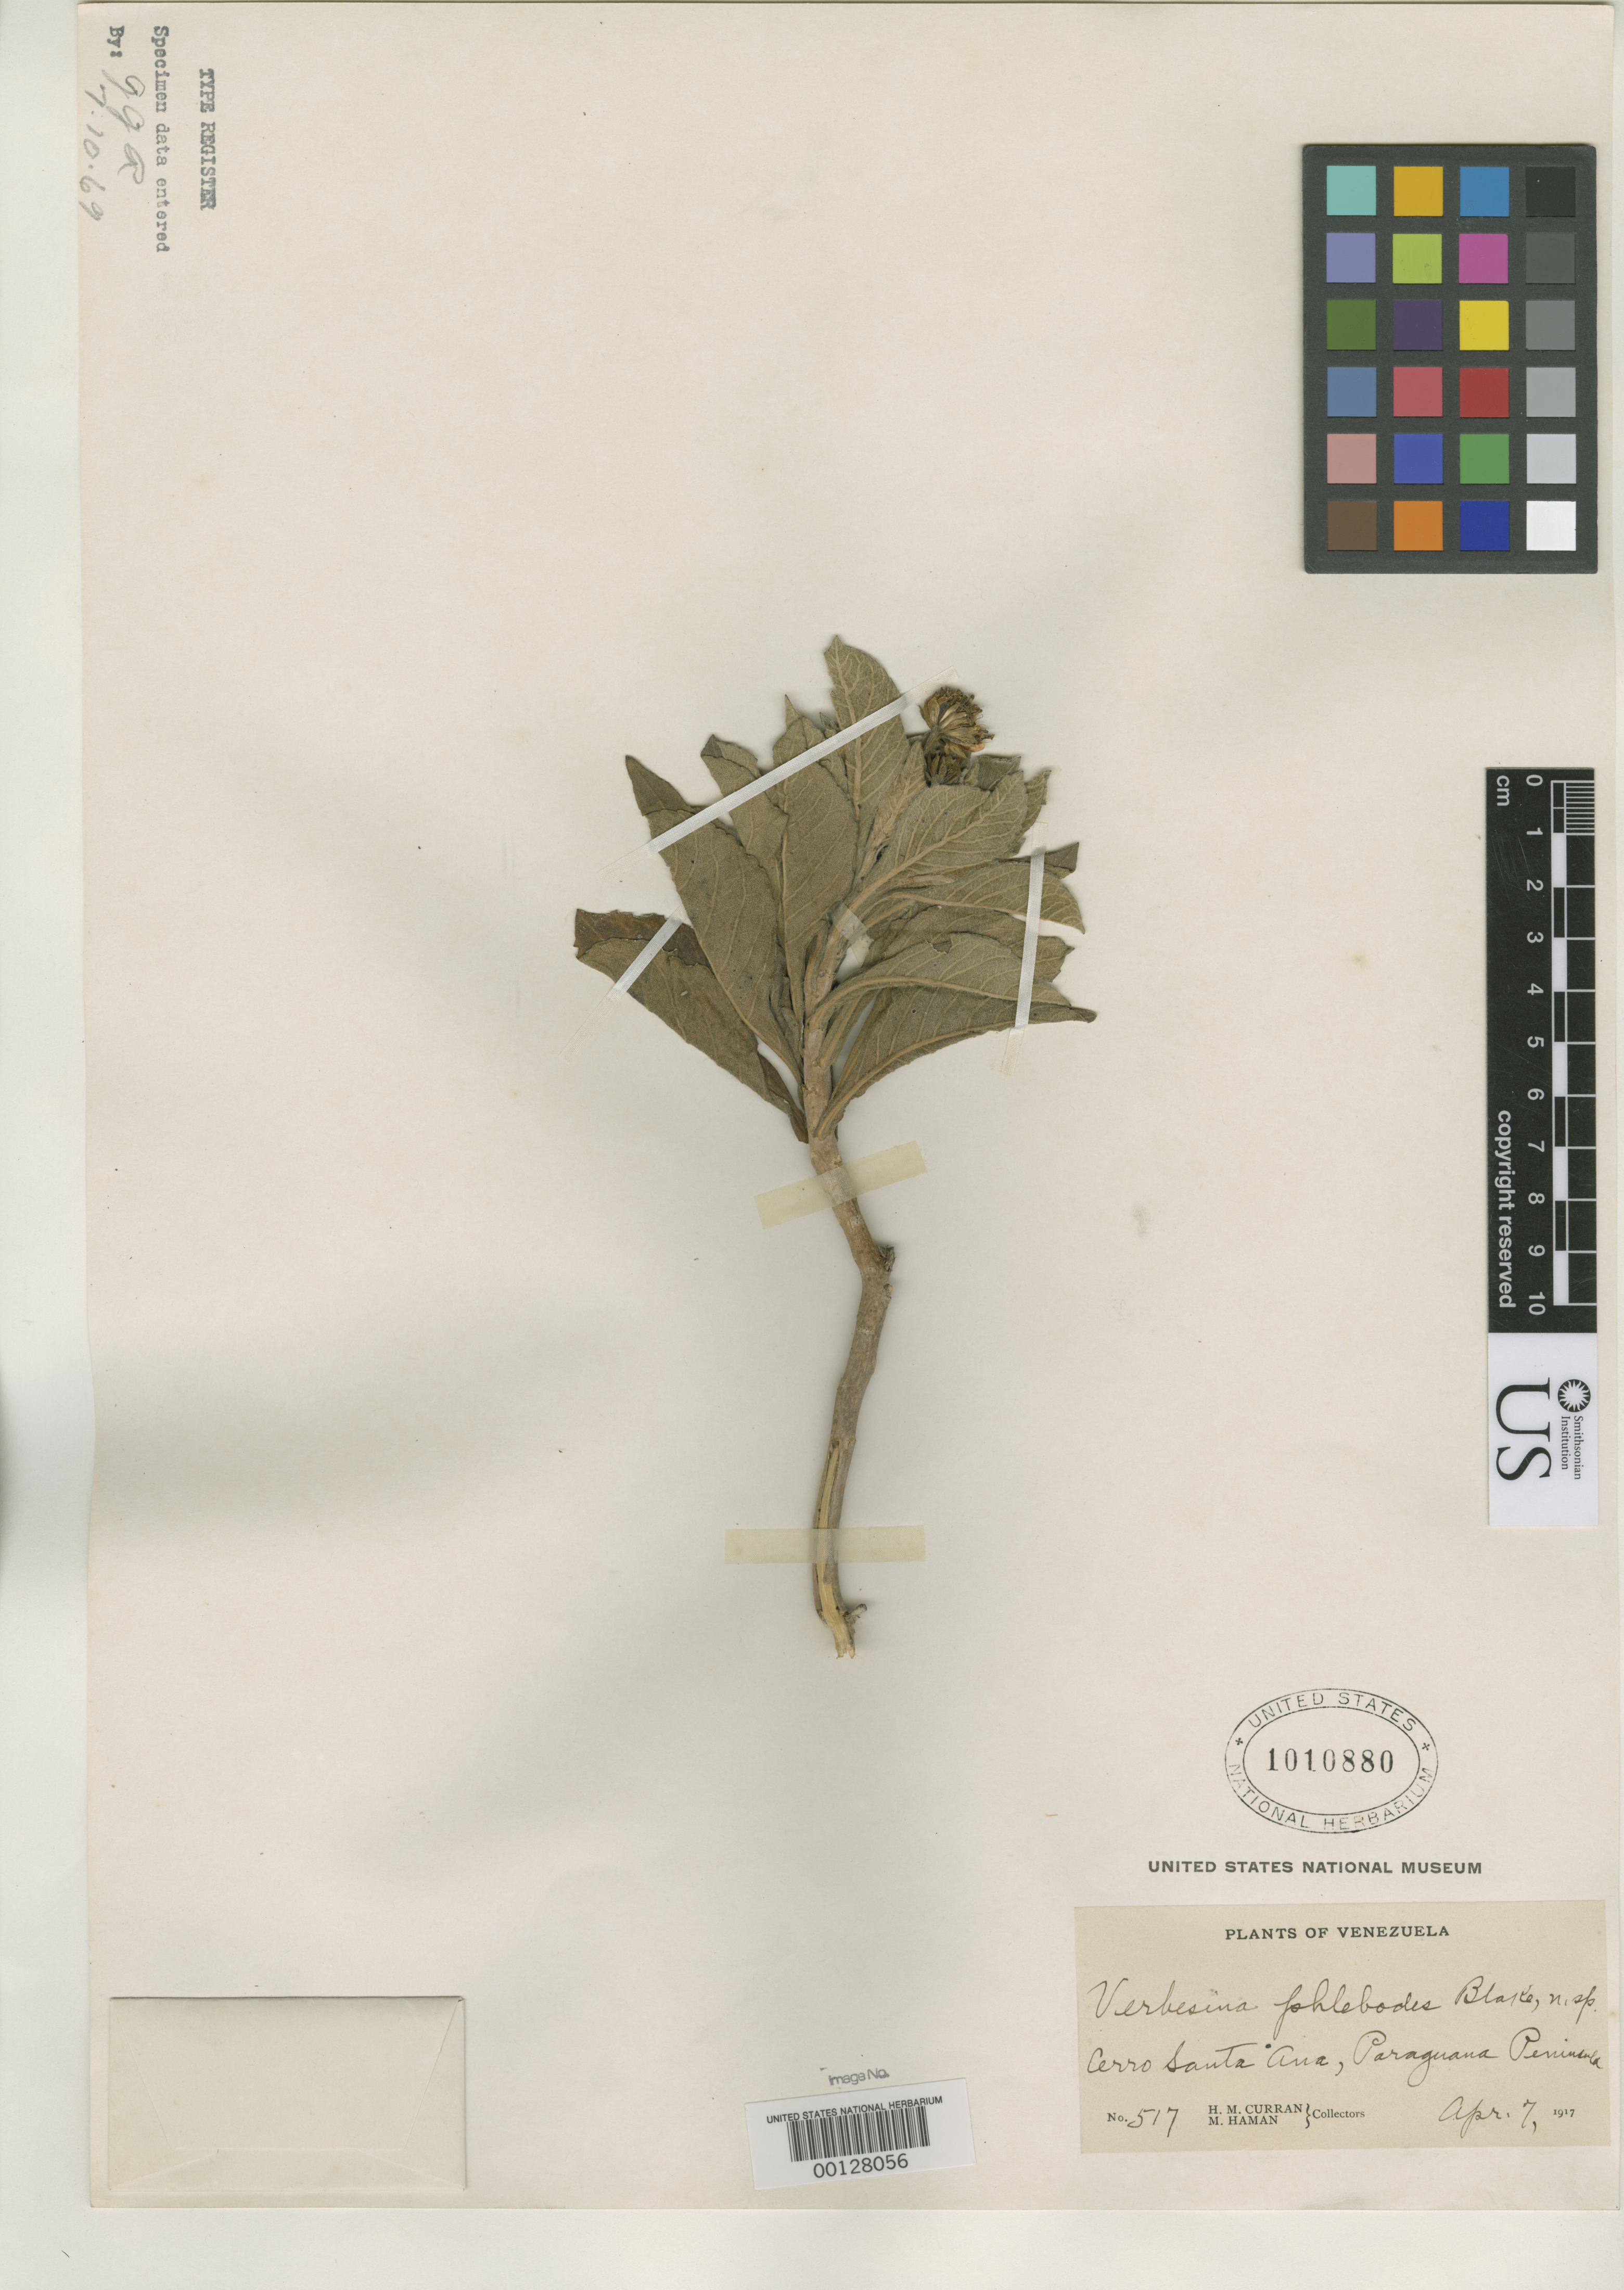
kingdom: Plantae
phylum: Tracheophyta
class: Magnoliopsida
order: Asterales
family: Asteraceae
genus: Verbesina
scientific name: Verbesina phlebodes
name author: S.F. Blake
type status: Isotype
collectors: H. M. Curran & M. Haman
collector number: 517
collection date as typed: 07 Apr 1917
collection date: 1917-04-07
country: Venezuela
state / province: Falcón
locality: Paraguana peninsula, Cerro Santa Ana.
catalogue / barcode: US 1010880